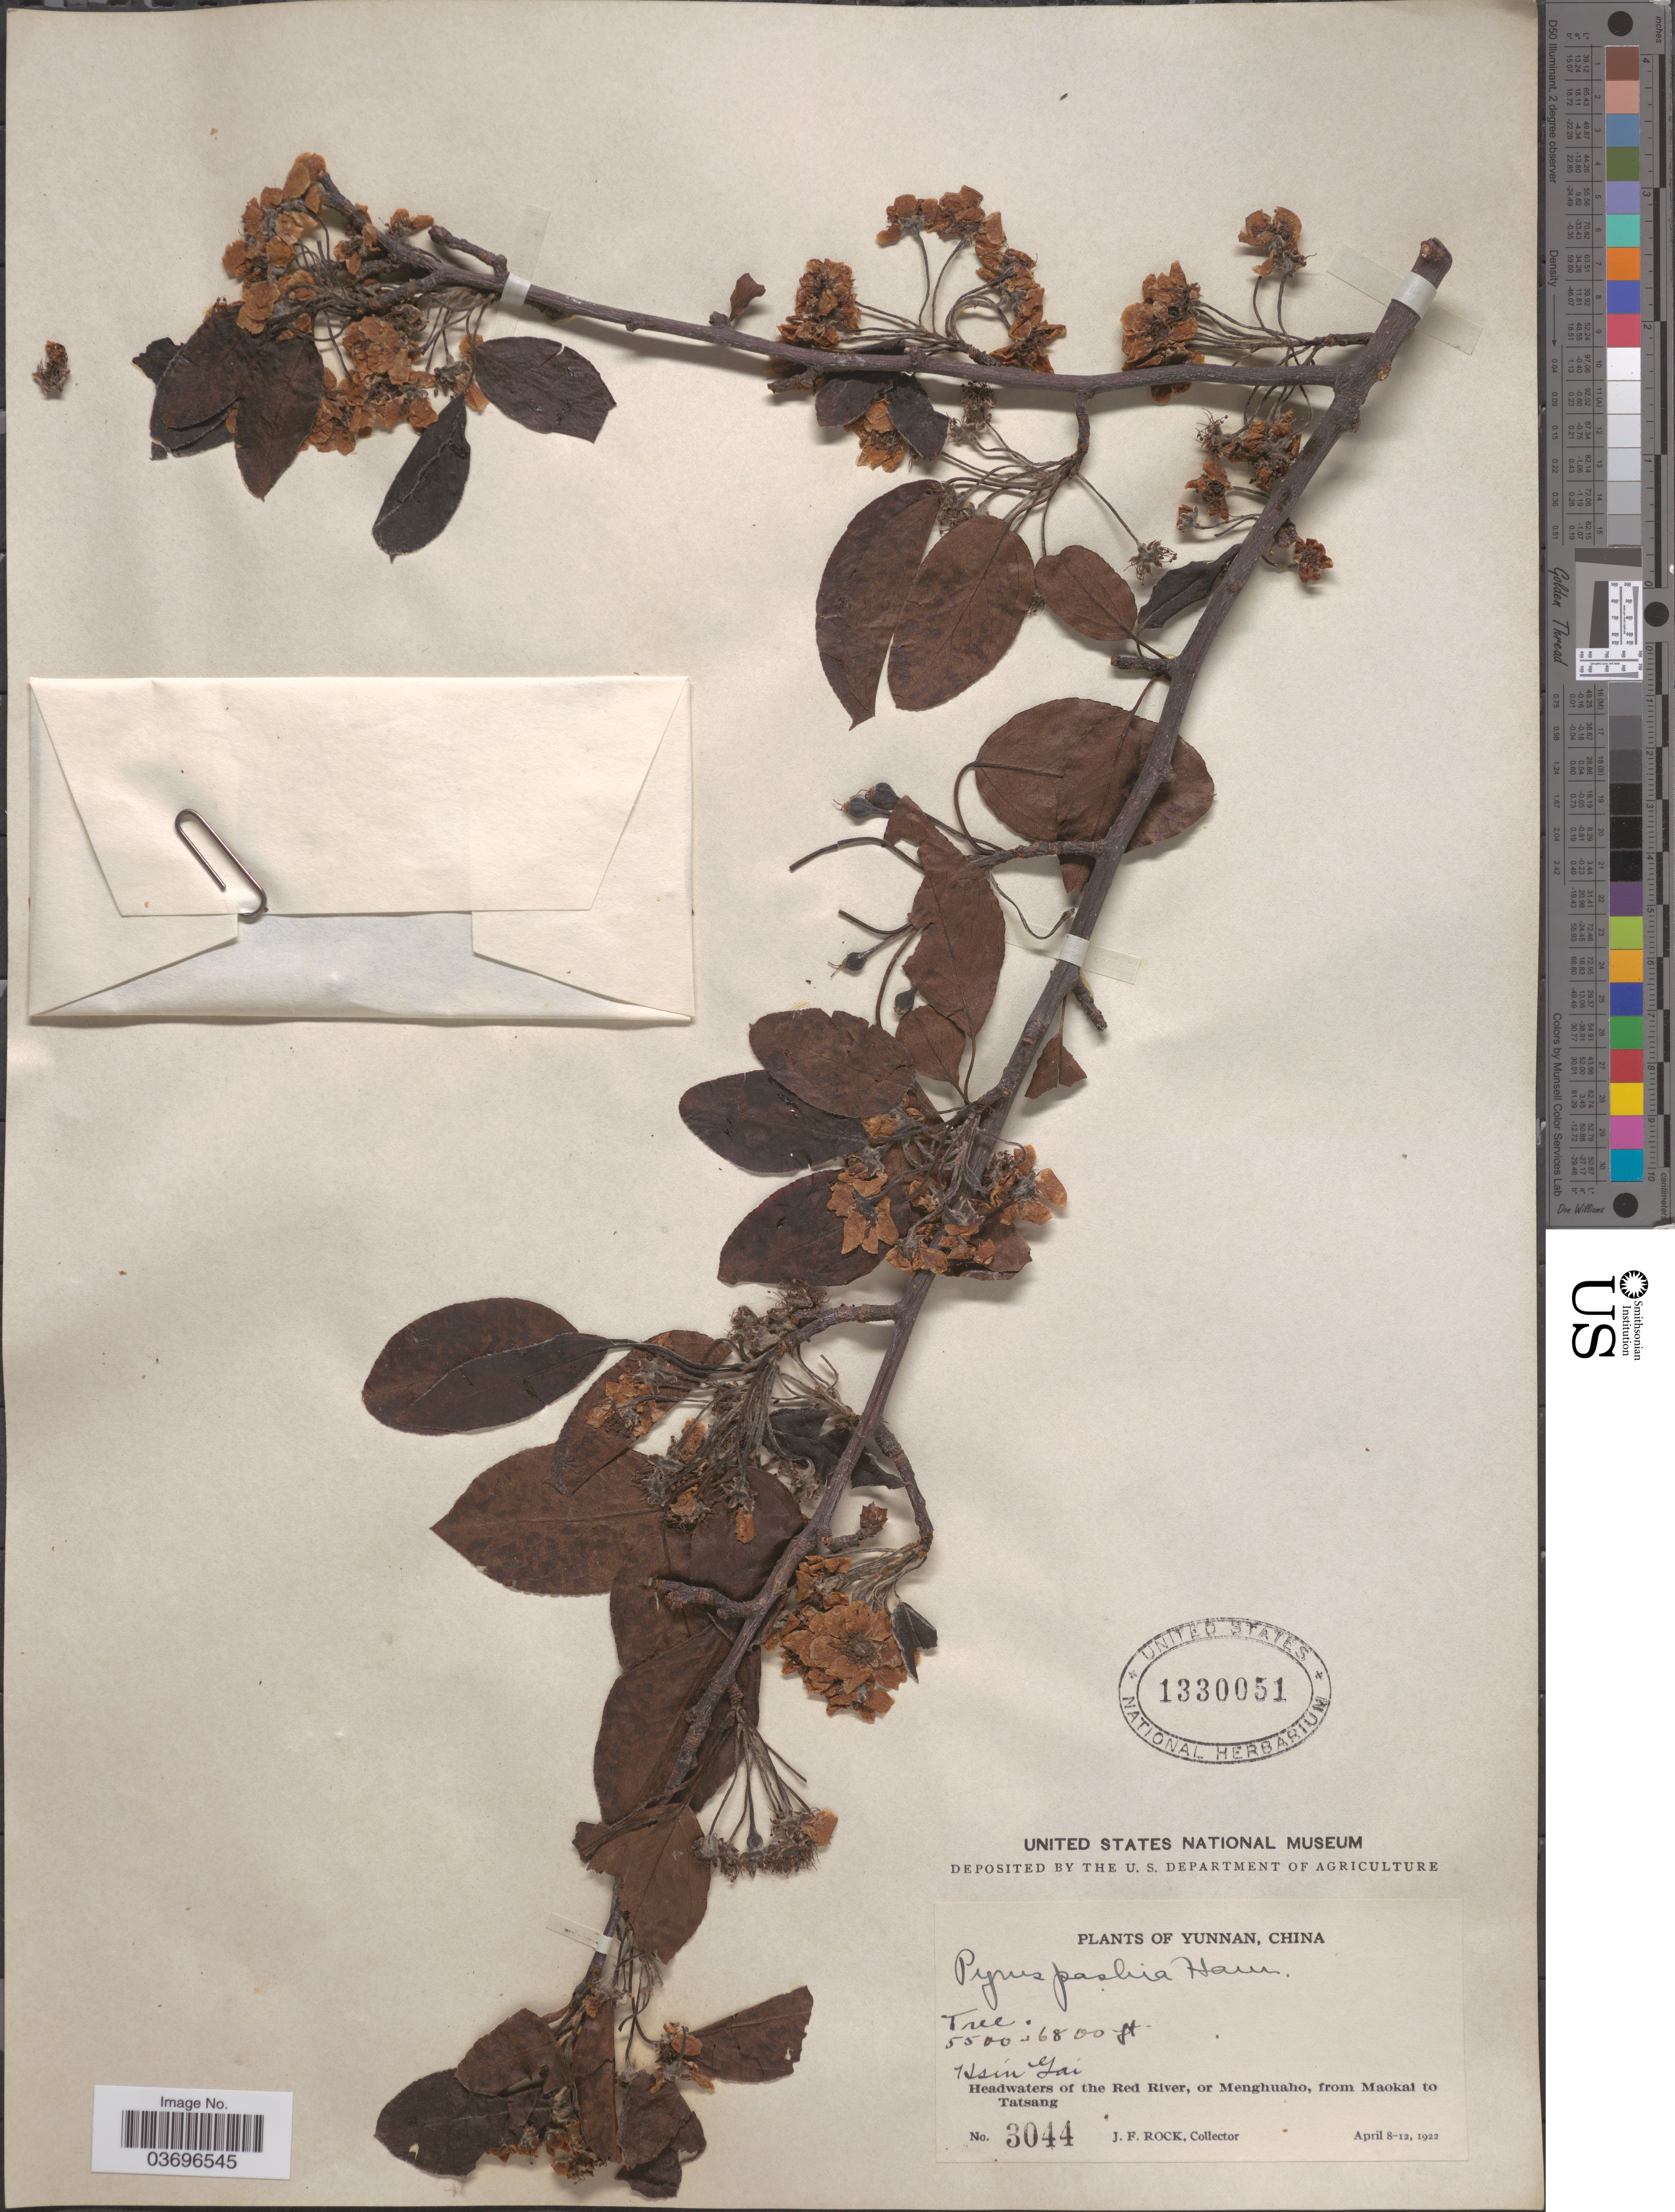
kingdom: Plantae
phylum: Tracheophyta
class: Magnoliopsida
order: Rosales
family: Rosaceae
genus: Pyrus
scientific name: Pyrus pashia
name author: Buch.-Ham. ex D. Don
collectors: J. Rock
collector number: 3044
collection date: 1922-04-08/1922-04-12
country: China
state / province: Yunnan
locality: Hsin Tai. [interpreted] Headwaters of the Red River, or Menghuaho, from Maokai to Tatsang.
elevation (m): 1676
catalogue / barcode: US 1330501